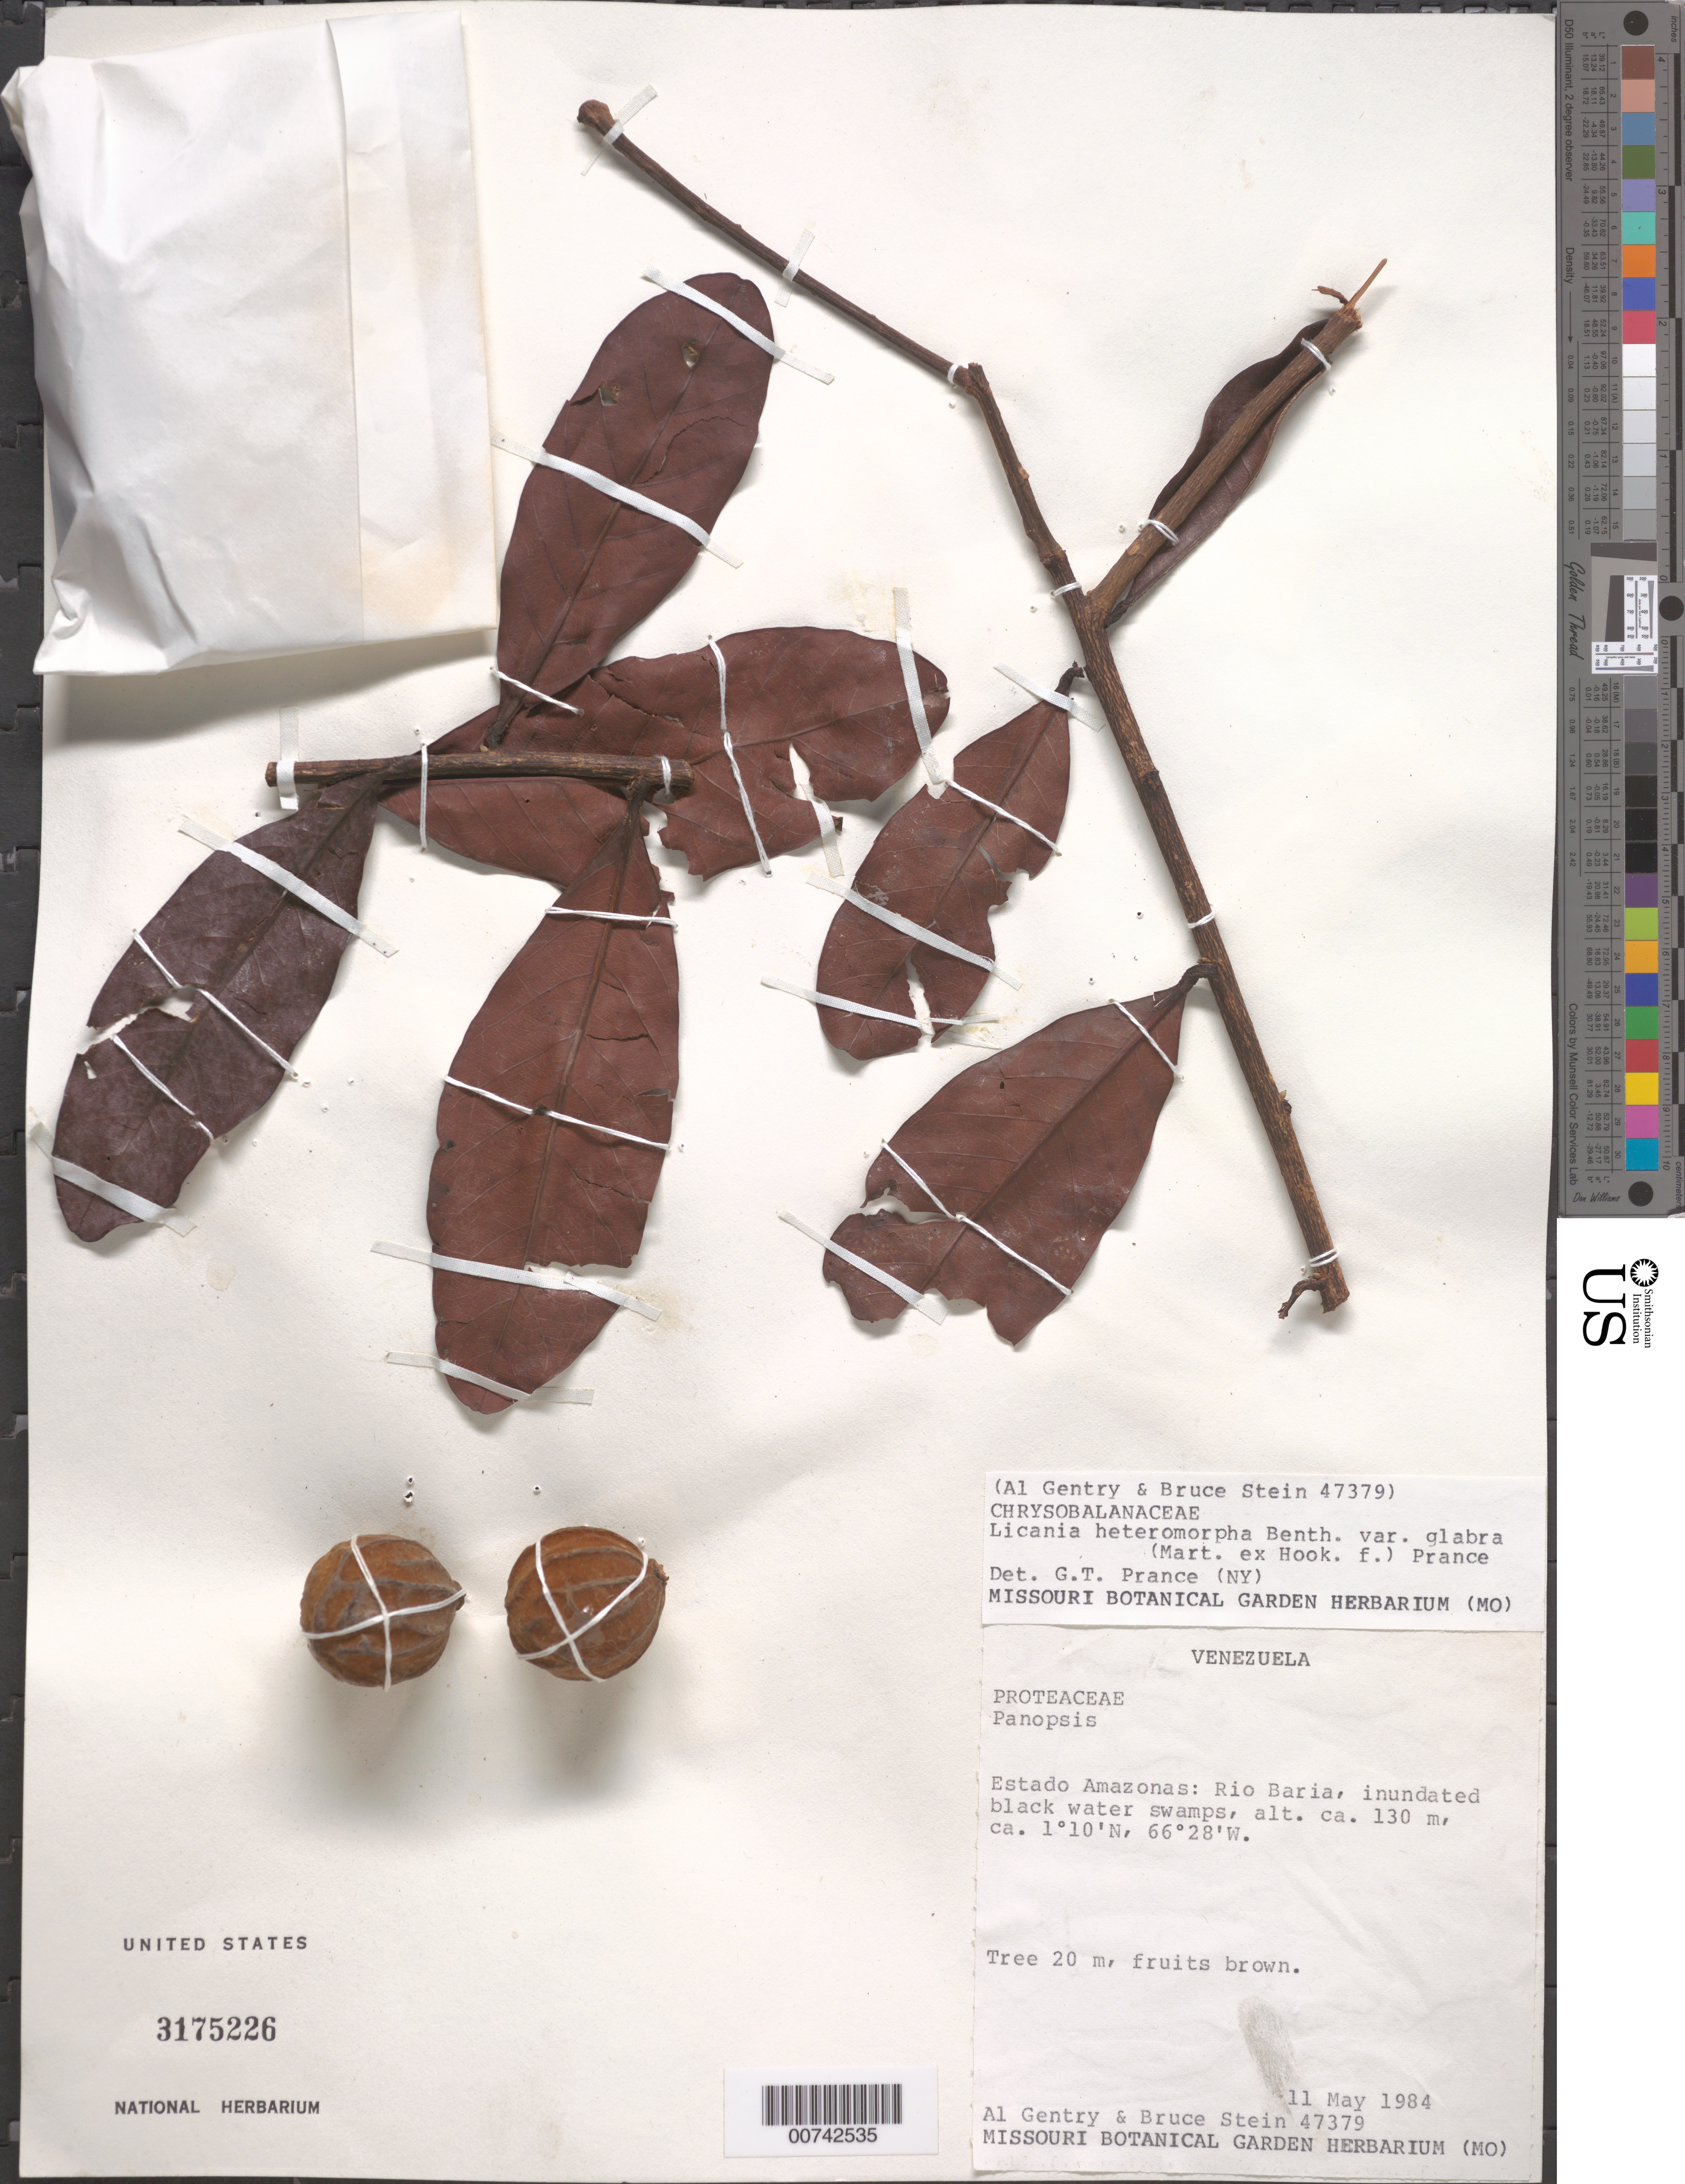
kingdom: Plantae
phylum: Tracheophyta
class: Magnoliopsida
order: Malpighiales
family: Chrysobalanaceae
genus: Hymenopus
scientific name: Hymenopus heteromorphus var. glabrus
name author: (Mart. ex Hook. f.) Sothers & Prance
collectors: A. H. Gentry & B. Stein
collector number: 47379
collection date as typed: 11-May-84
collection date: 1984-05-11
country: Venezuela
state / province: Amazonas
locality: Río Baría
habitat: Inundated black water swamps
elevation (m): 130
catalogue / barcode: US 3175226